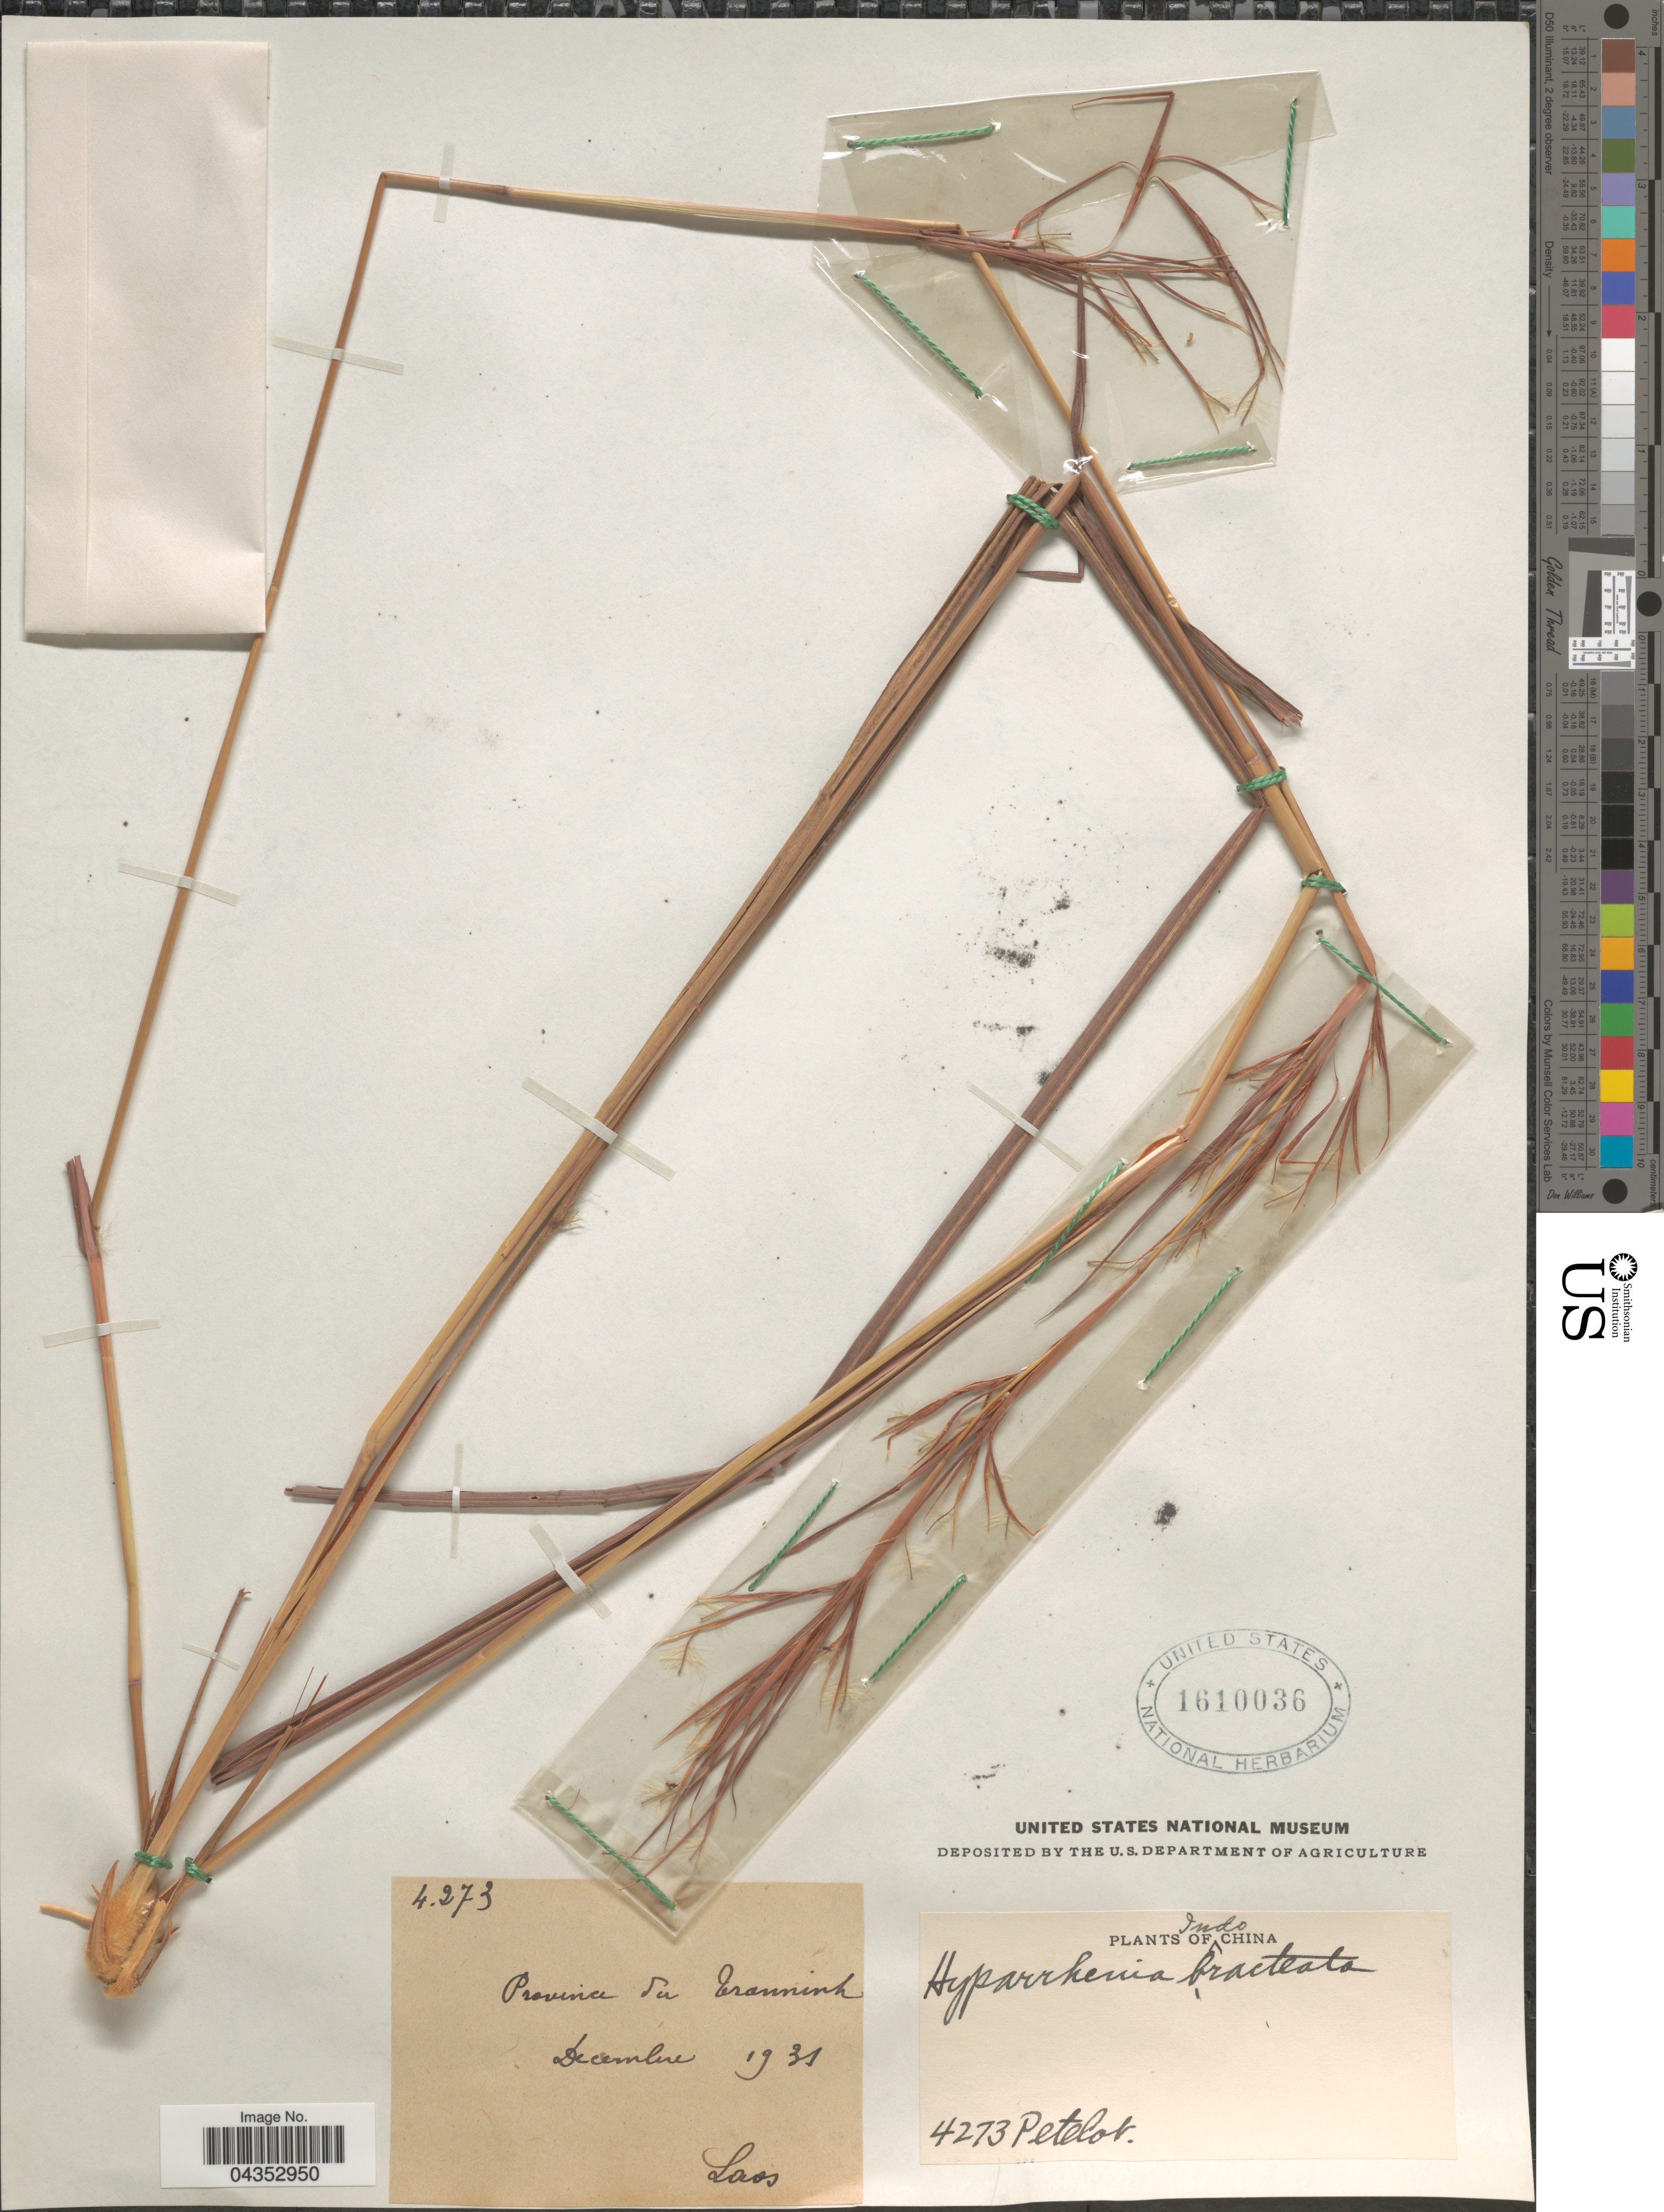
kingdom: Plantae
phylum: Tracheophyta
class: Liliopsida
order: Poales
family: Poaceae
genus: Hyparrhenia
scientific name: Hyparrhenia bracteata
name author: (Humb. & Bonpl.) Stapf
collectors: Pételot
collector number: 4273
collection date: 1931-12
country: Laos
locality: Province du Tranninh. Laos. Indochina.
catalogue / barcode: US 1610036